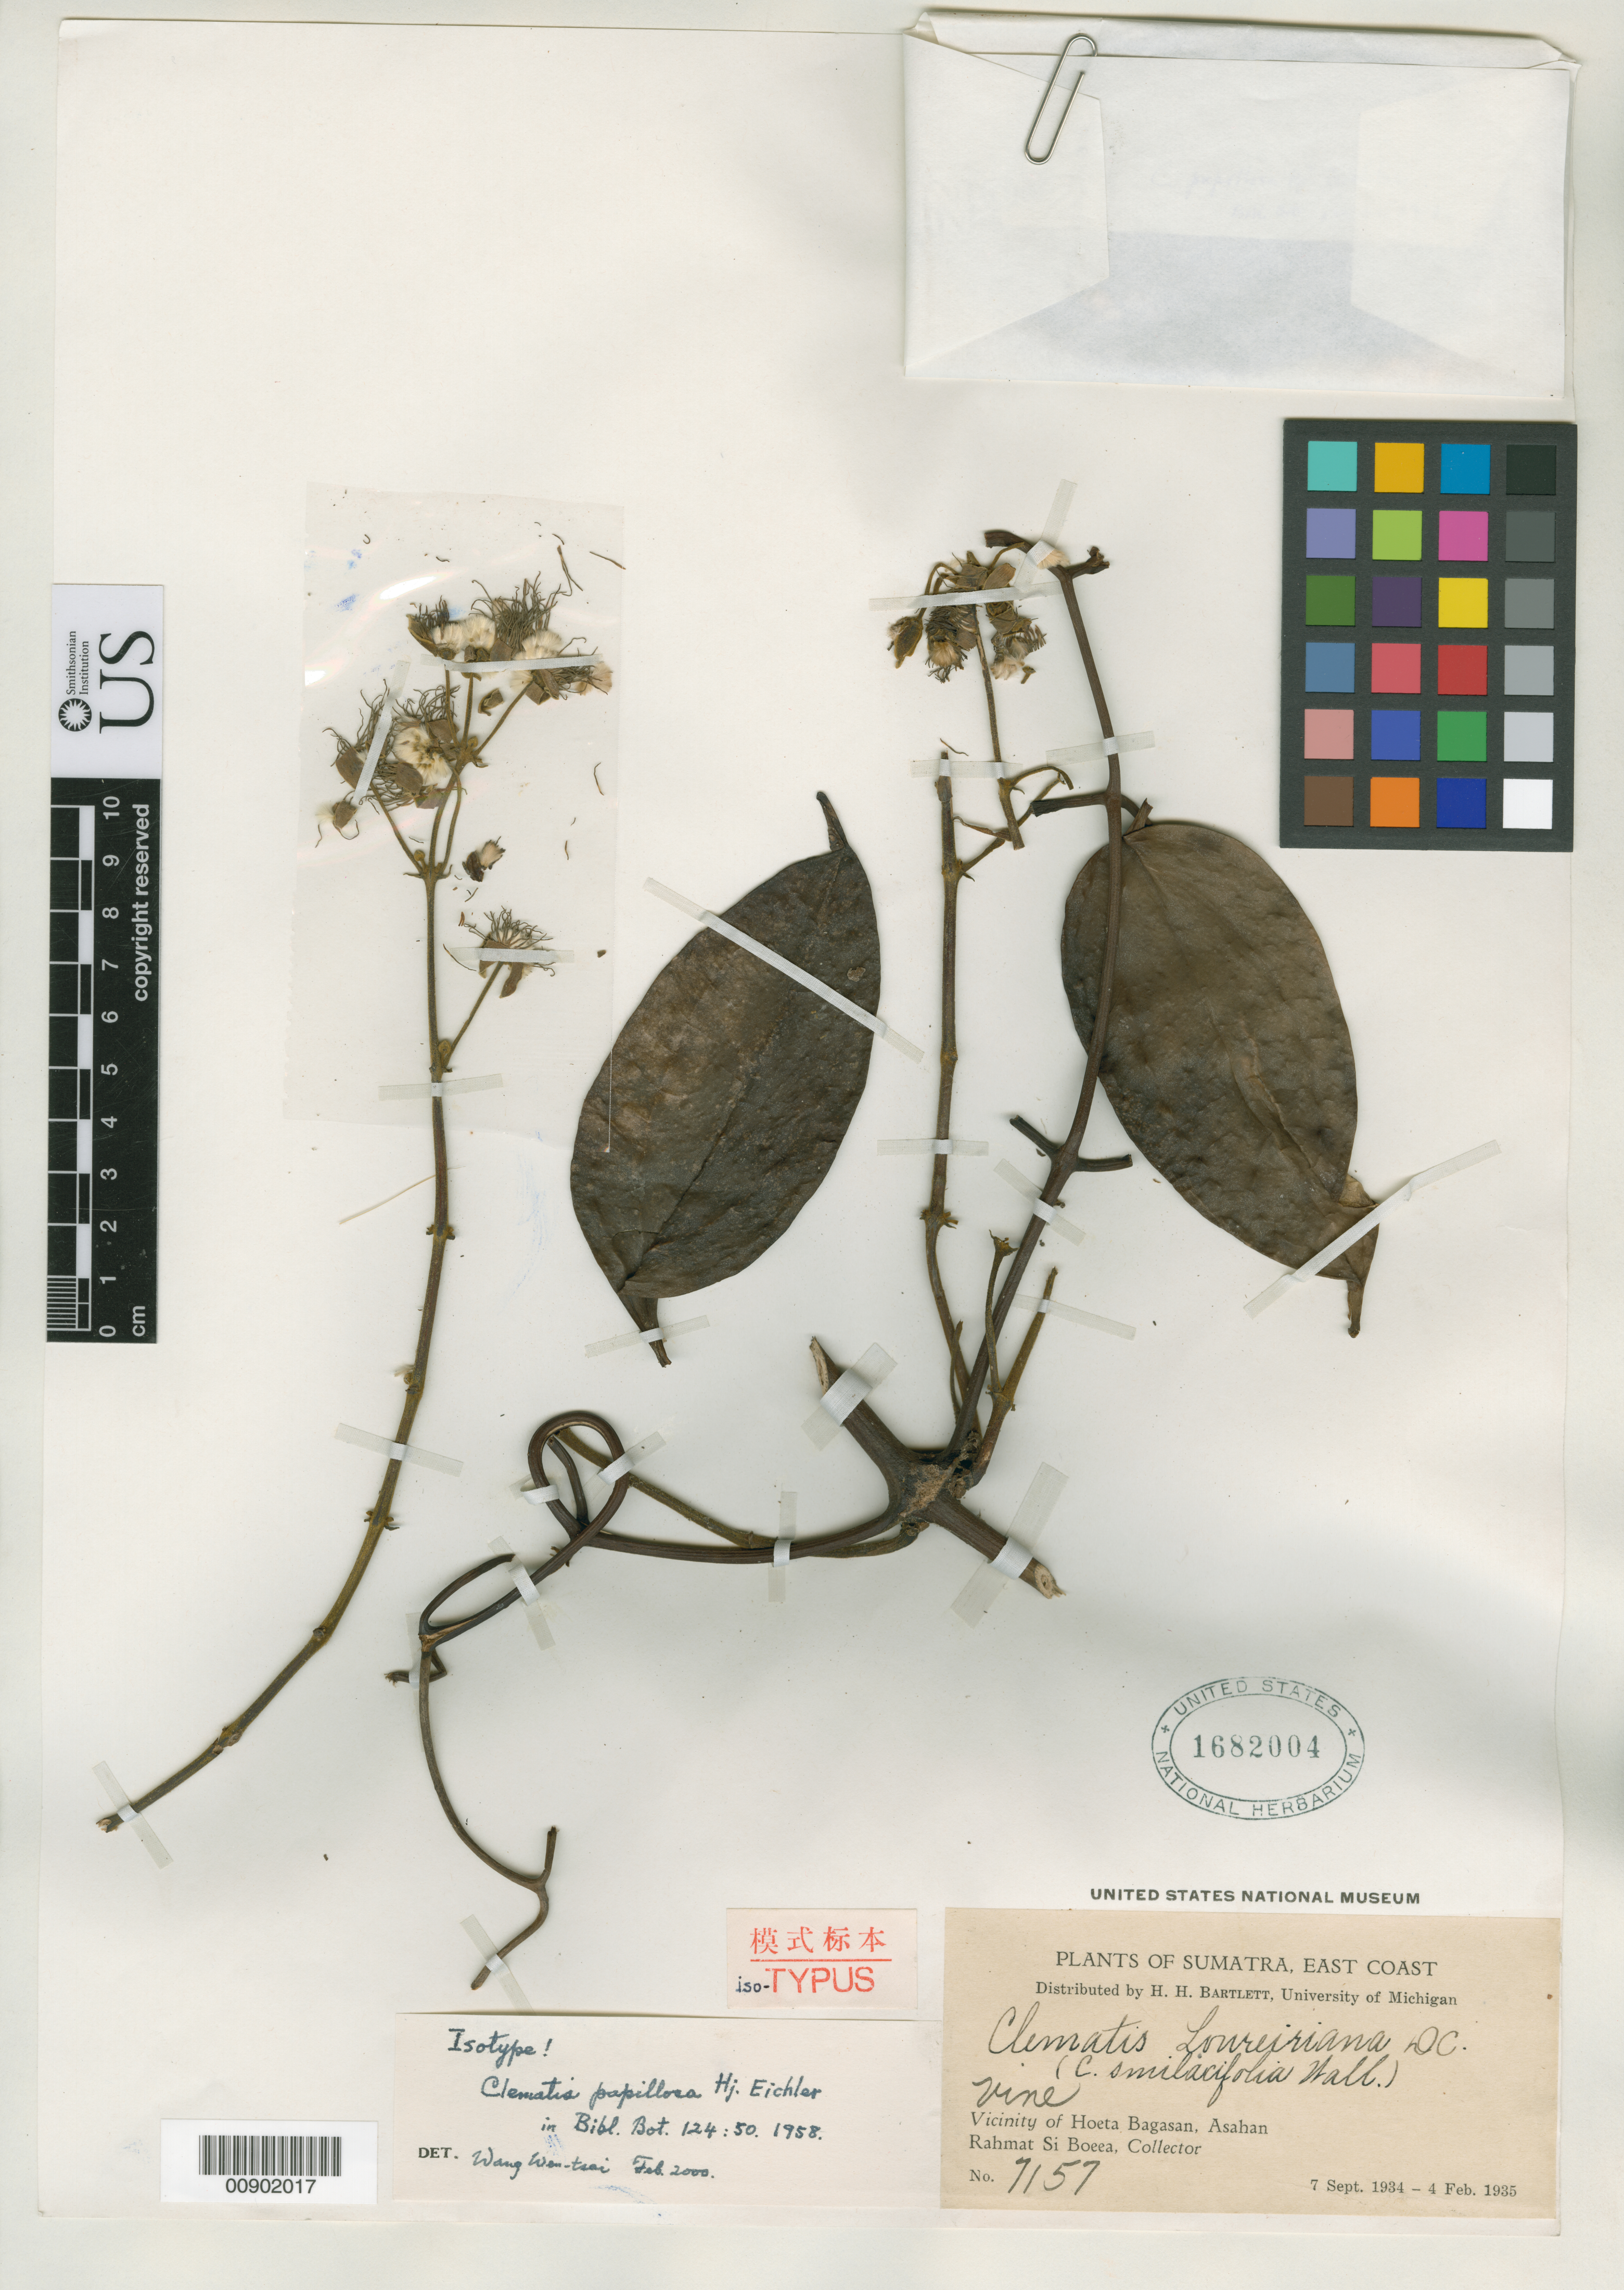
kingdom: Plantae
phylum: Tracheophyta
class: Magnoliopsida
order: Ranunculales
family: Ranunculaceae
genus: Clematis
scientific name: Clematis papillosa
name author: Eichler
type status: Isotype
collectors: Rahmat Si Boeea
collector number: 7157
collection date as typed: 07 Sep 1934 to 04 Feb 1935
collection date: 1934-09-07/1935-02-04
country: Indonesia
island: Sumatra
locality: Sumatra, east coast. Vicinity of Hoeta Bagasan, Asahan.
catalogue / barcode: US 1682004